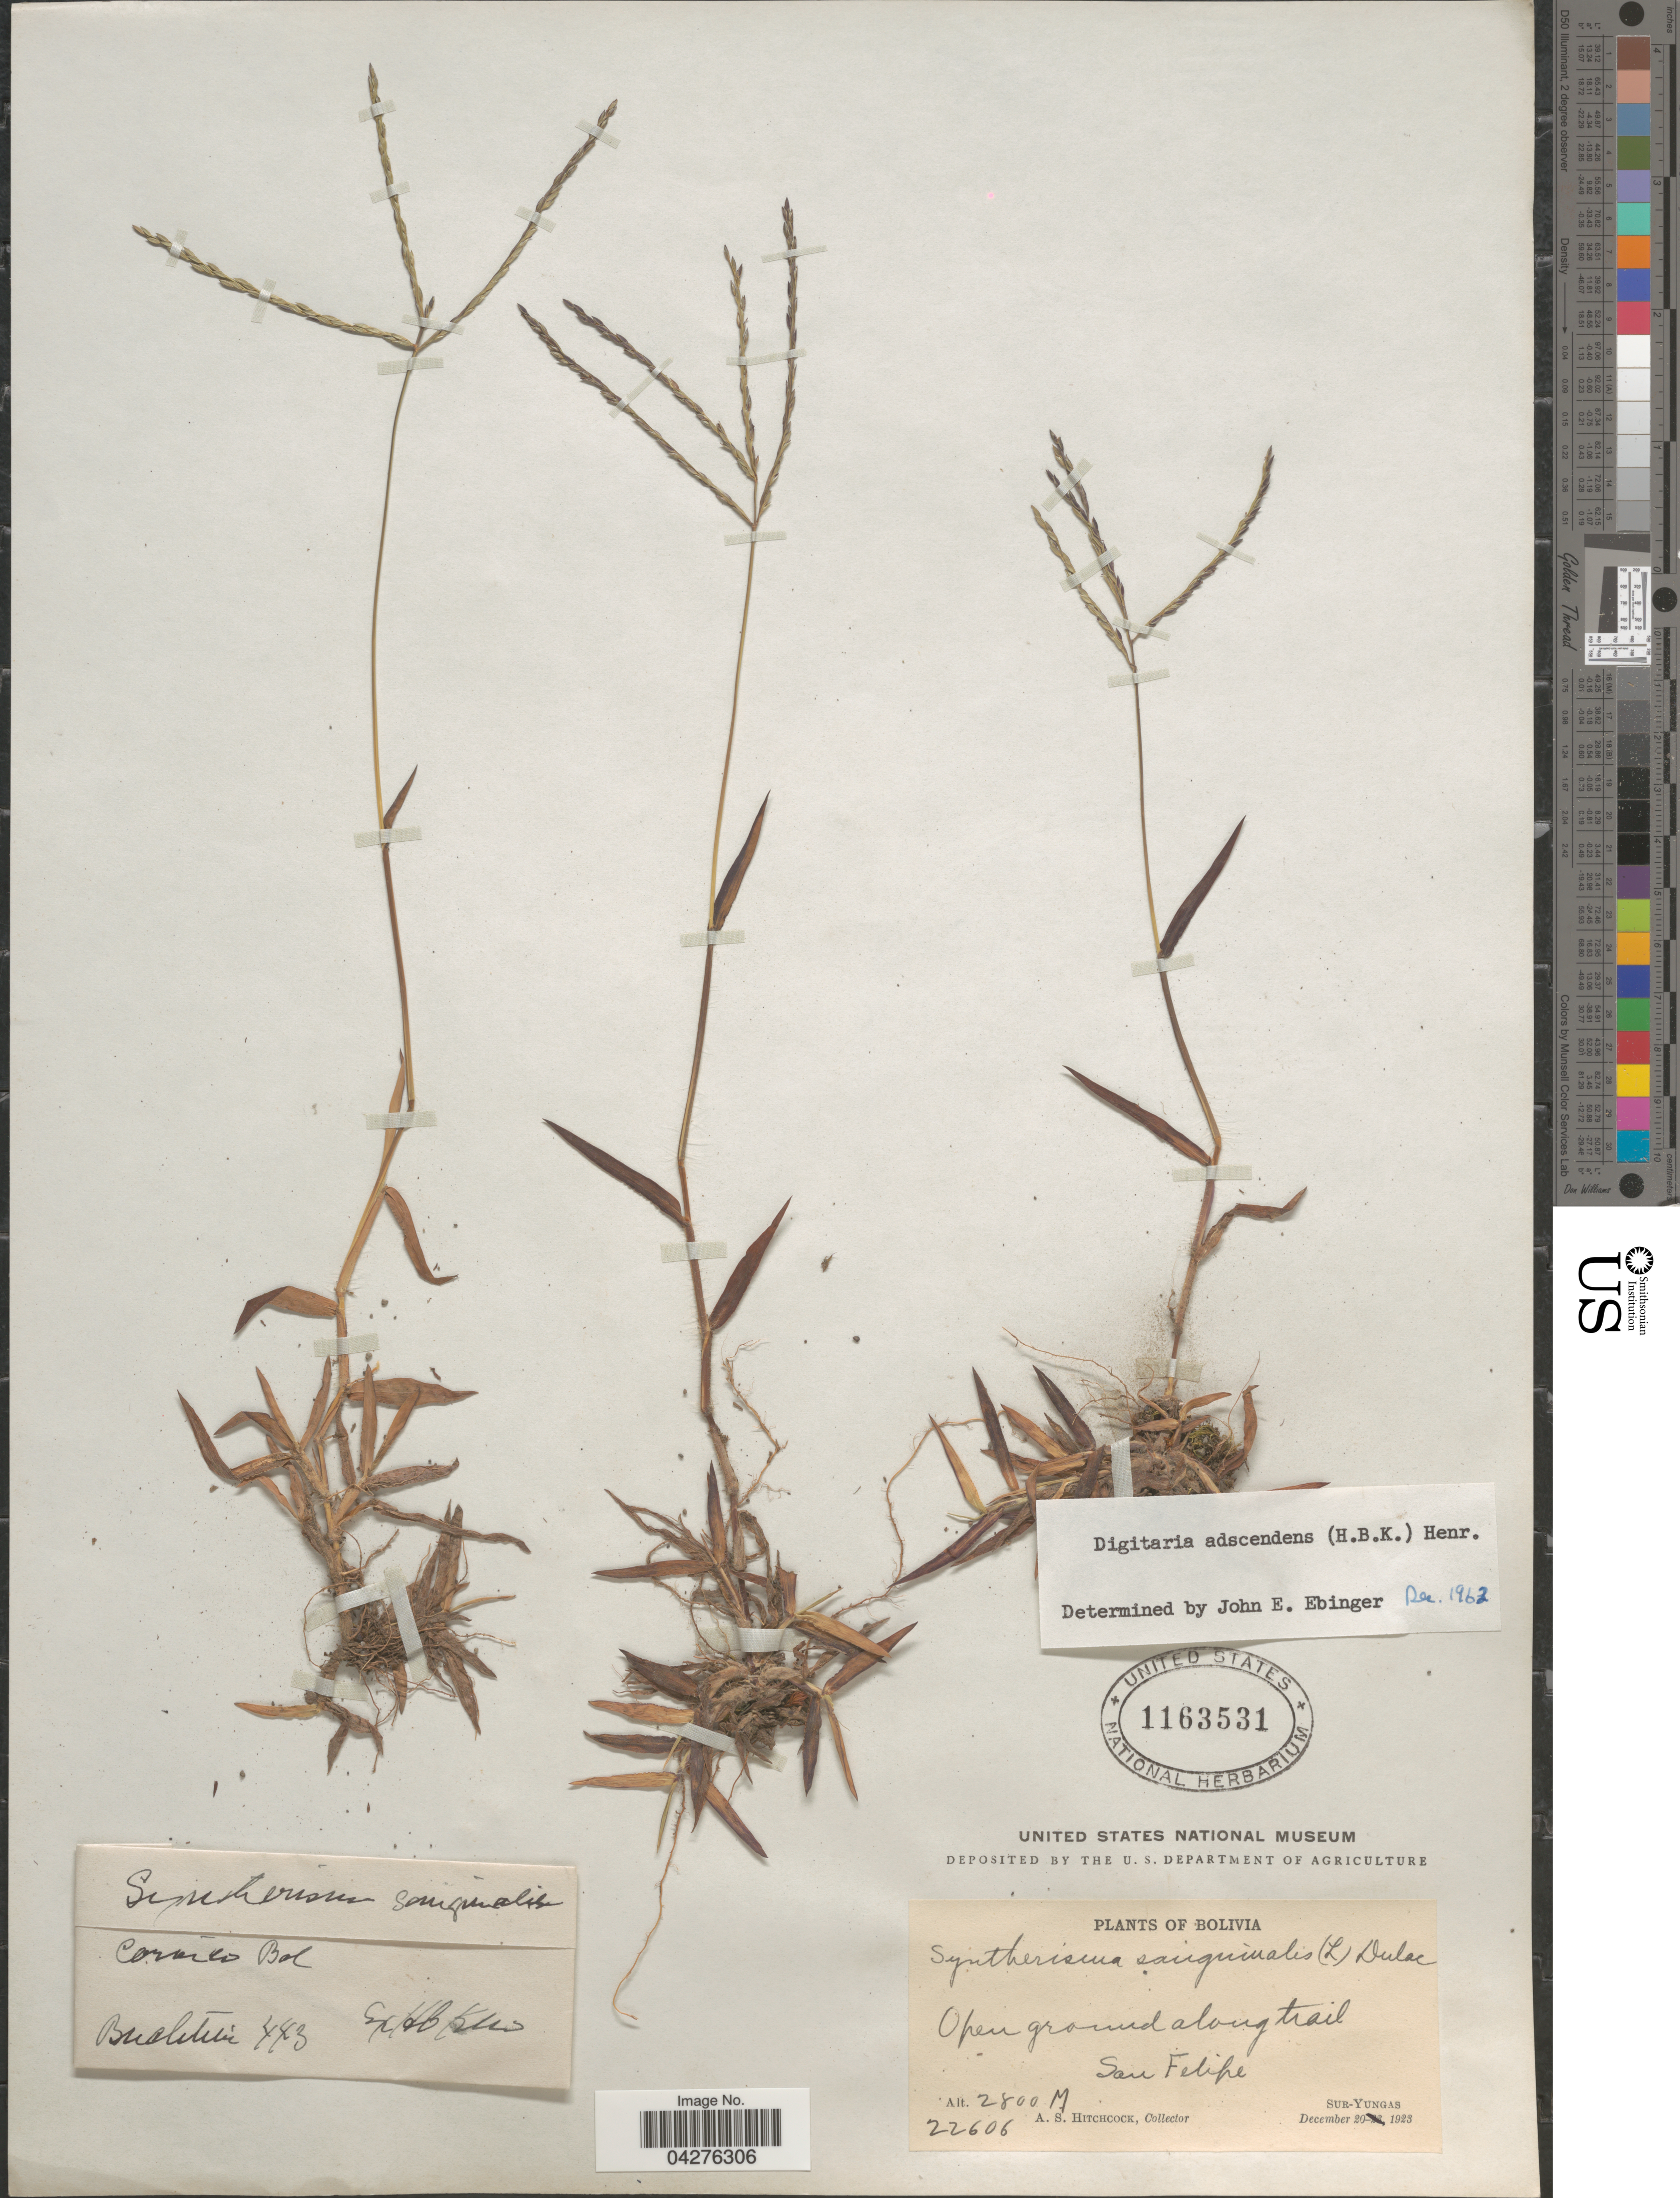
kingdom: Plantae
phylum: Tracheophyta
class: Liliopsida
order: Poales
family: Poaceae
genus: Digitaria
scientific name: Digitaria ciliaris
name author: (Retz.) Koeler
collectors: A. S. Hitchcock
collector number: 22606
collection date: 1923-12-20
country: Bolivia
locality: Open ground along trail. San Felipe. Sur-Yungas.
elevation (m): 2800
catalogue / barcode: US 1163531